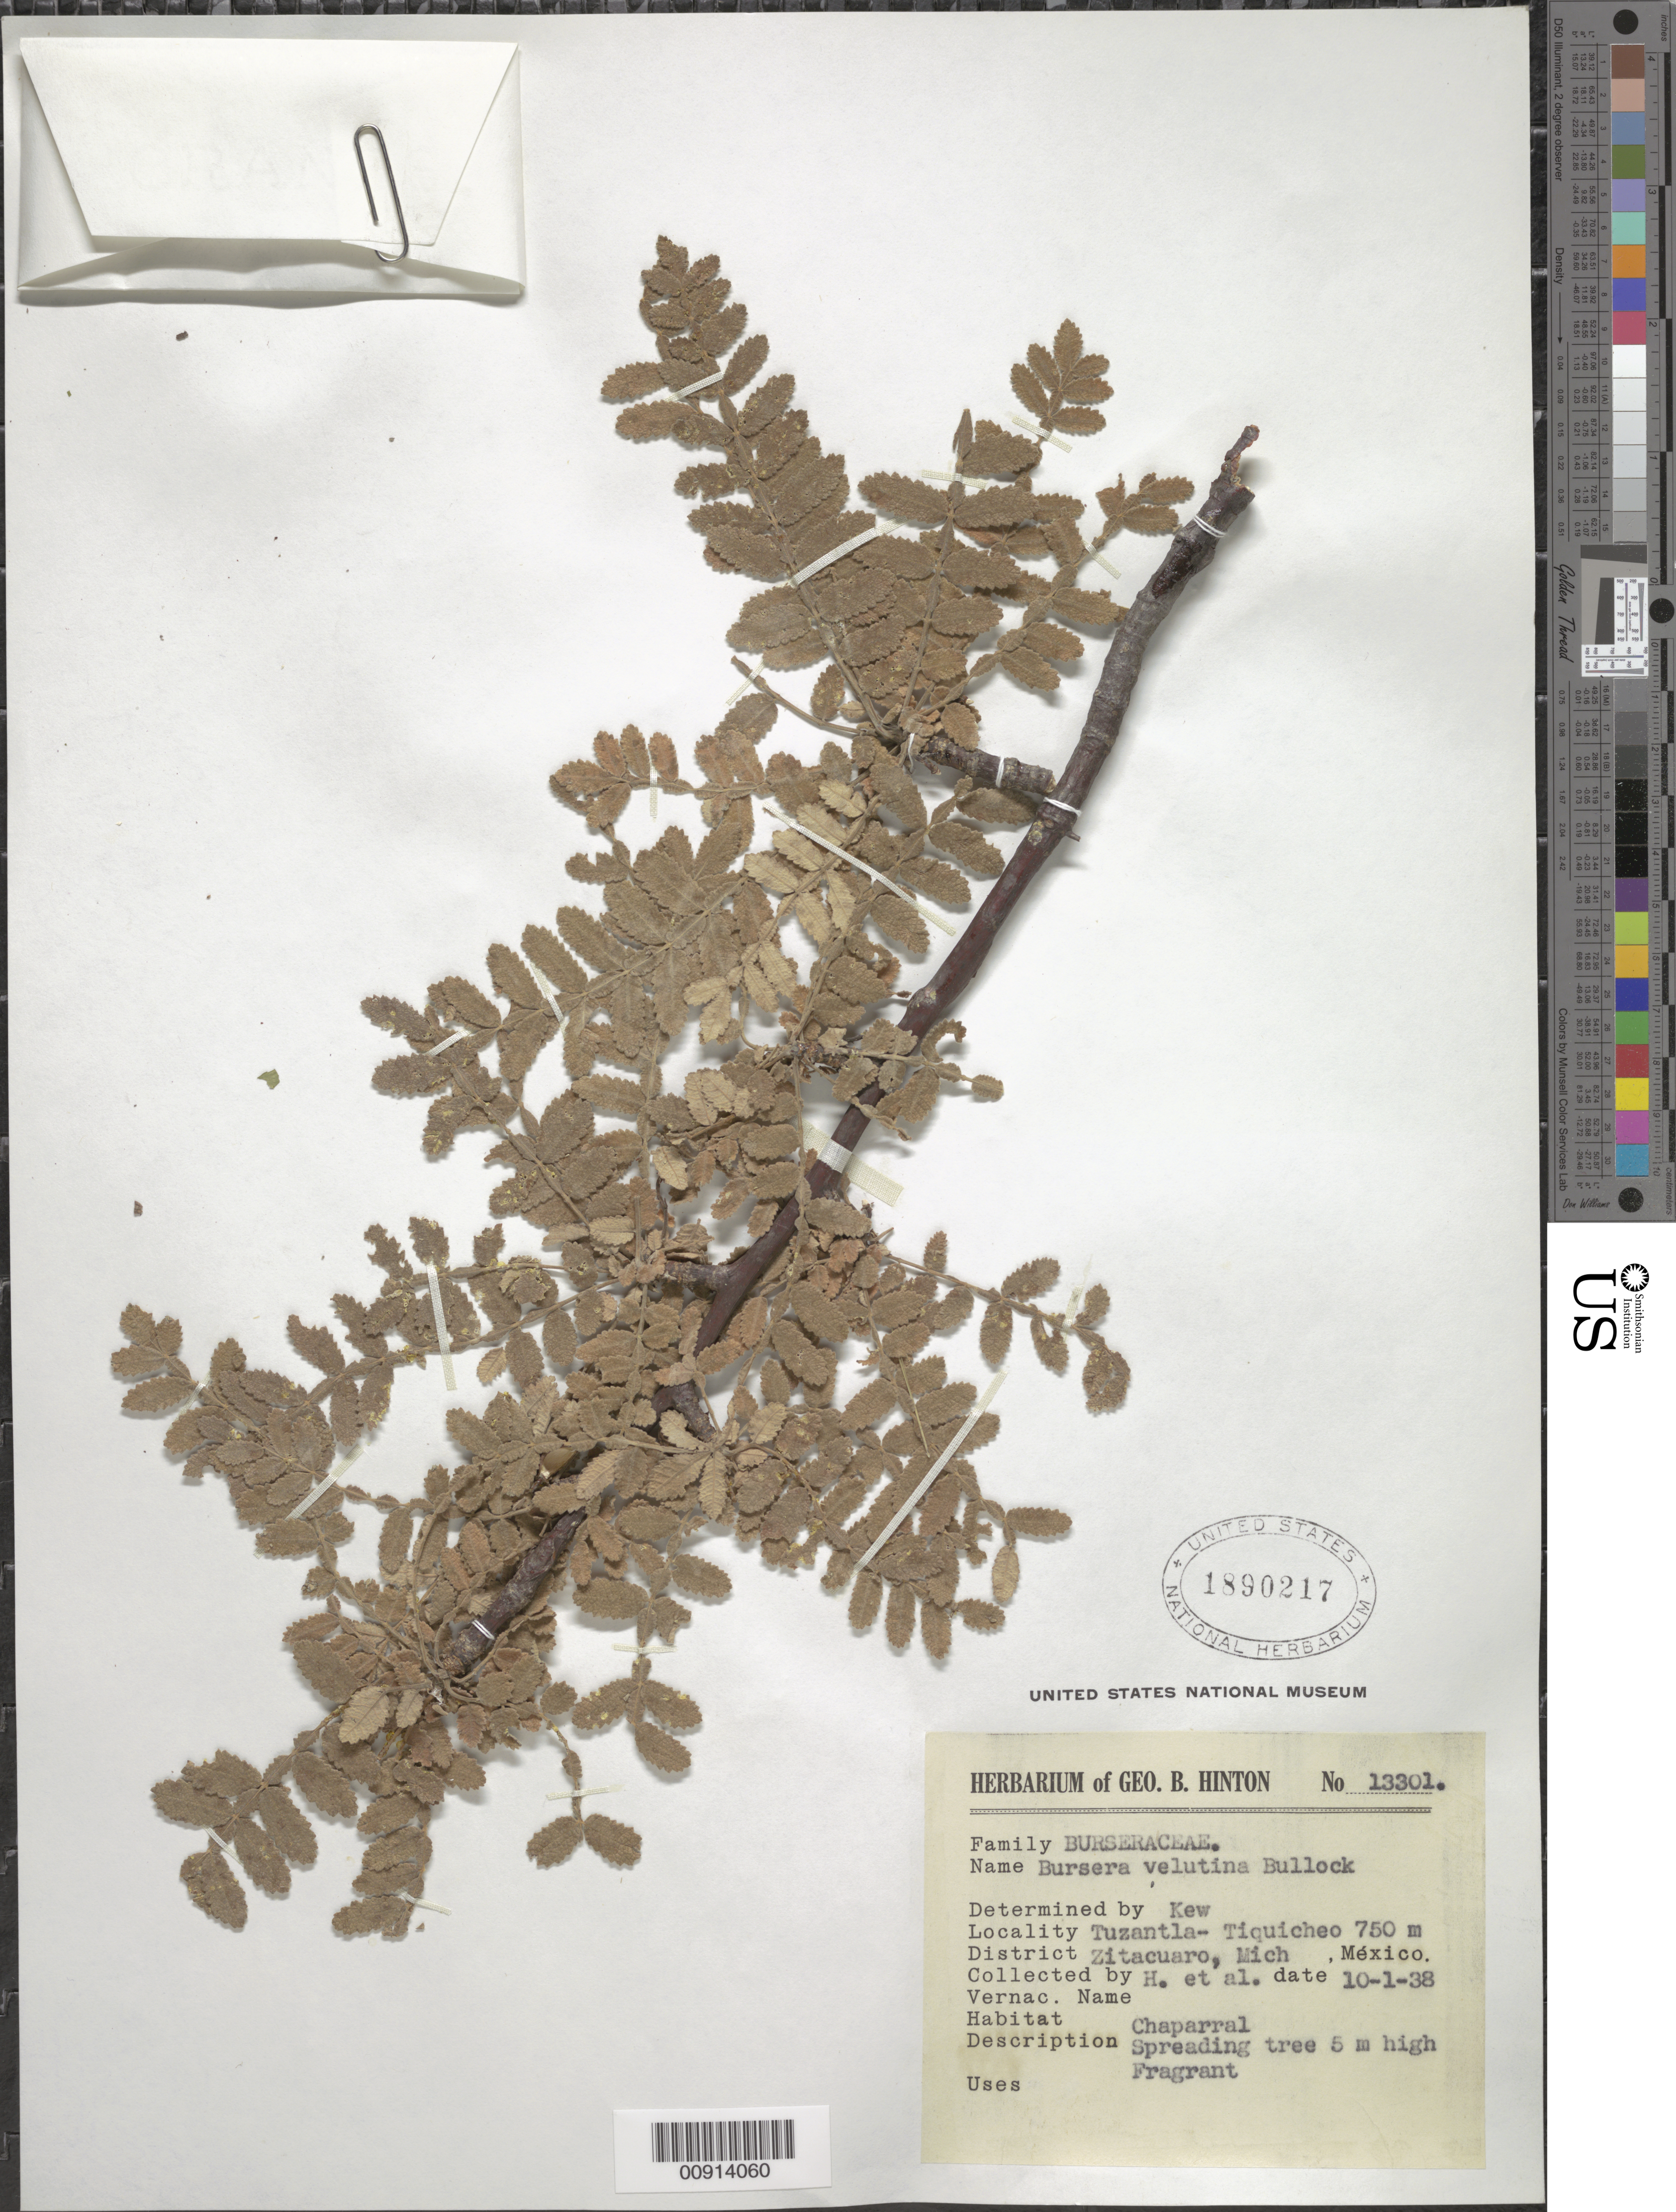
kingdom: Plantae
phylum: Tracheophyta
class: Magnoliopsida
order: Sapindales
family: Burseraceae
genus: Bursera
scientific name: Bursera trimera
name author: Bullock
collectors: G. B. Hinton & et al.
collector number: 13301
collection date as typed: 01 Oct 1938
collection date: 1938-10-01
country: Mexico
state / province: Michoacán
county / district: Zitácuaro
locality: Tuzantla - Tiquicheo, District Zitácuaro, Michoacán.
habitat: Chaparral.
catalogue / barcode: US 1890217